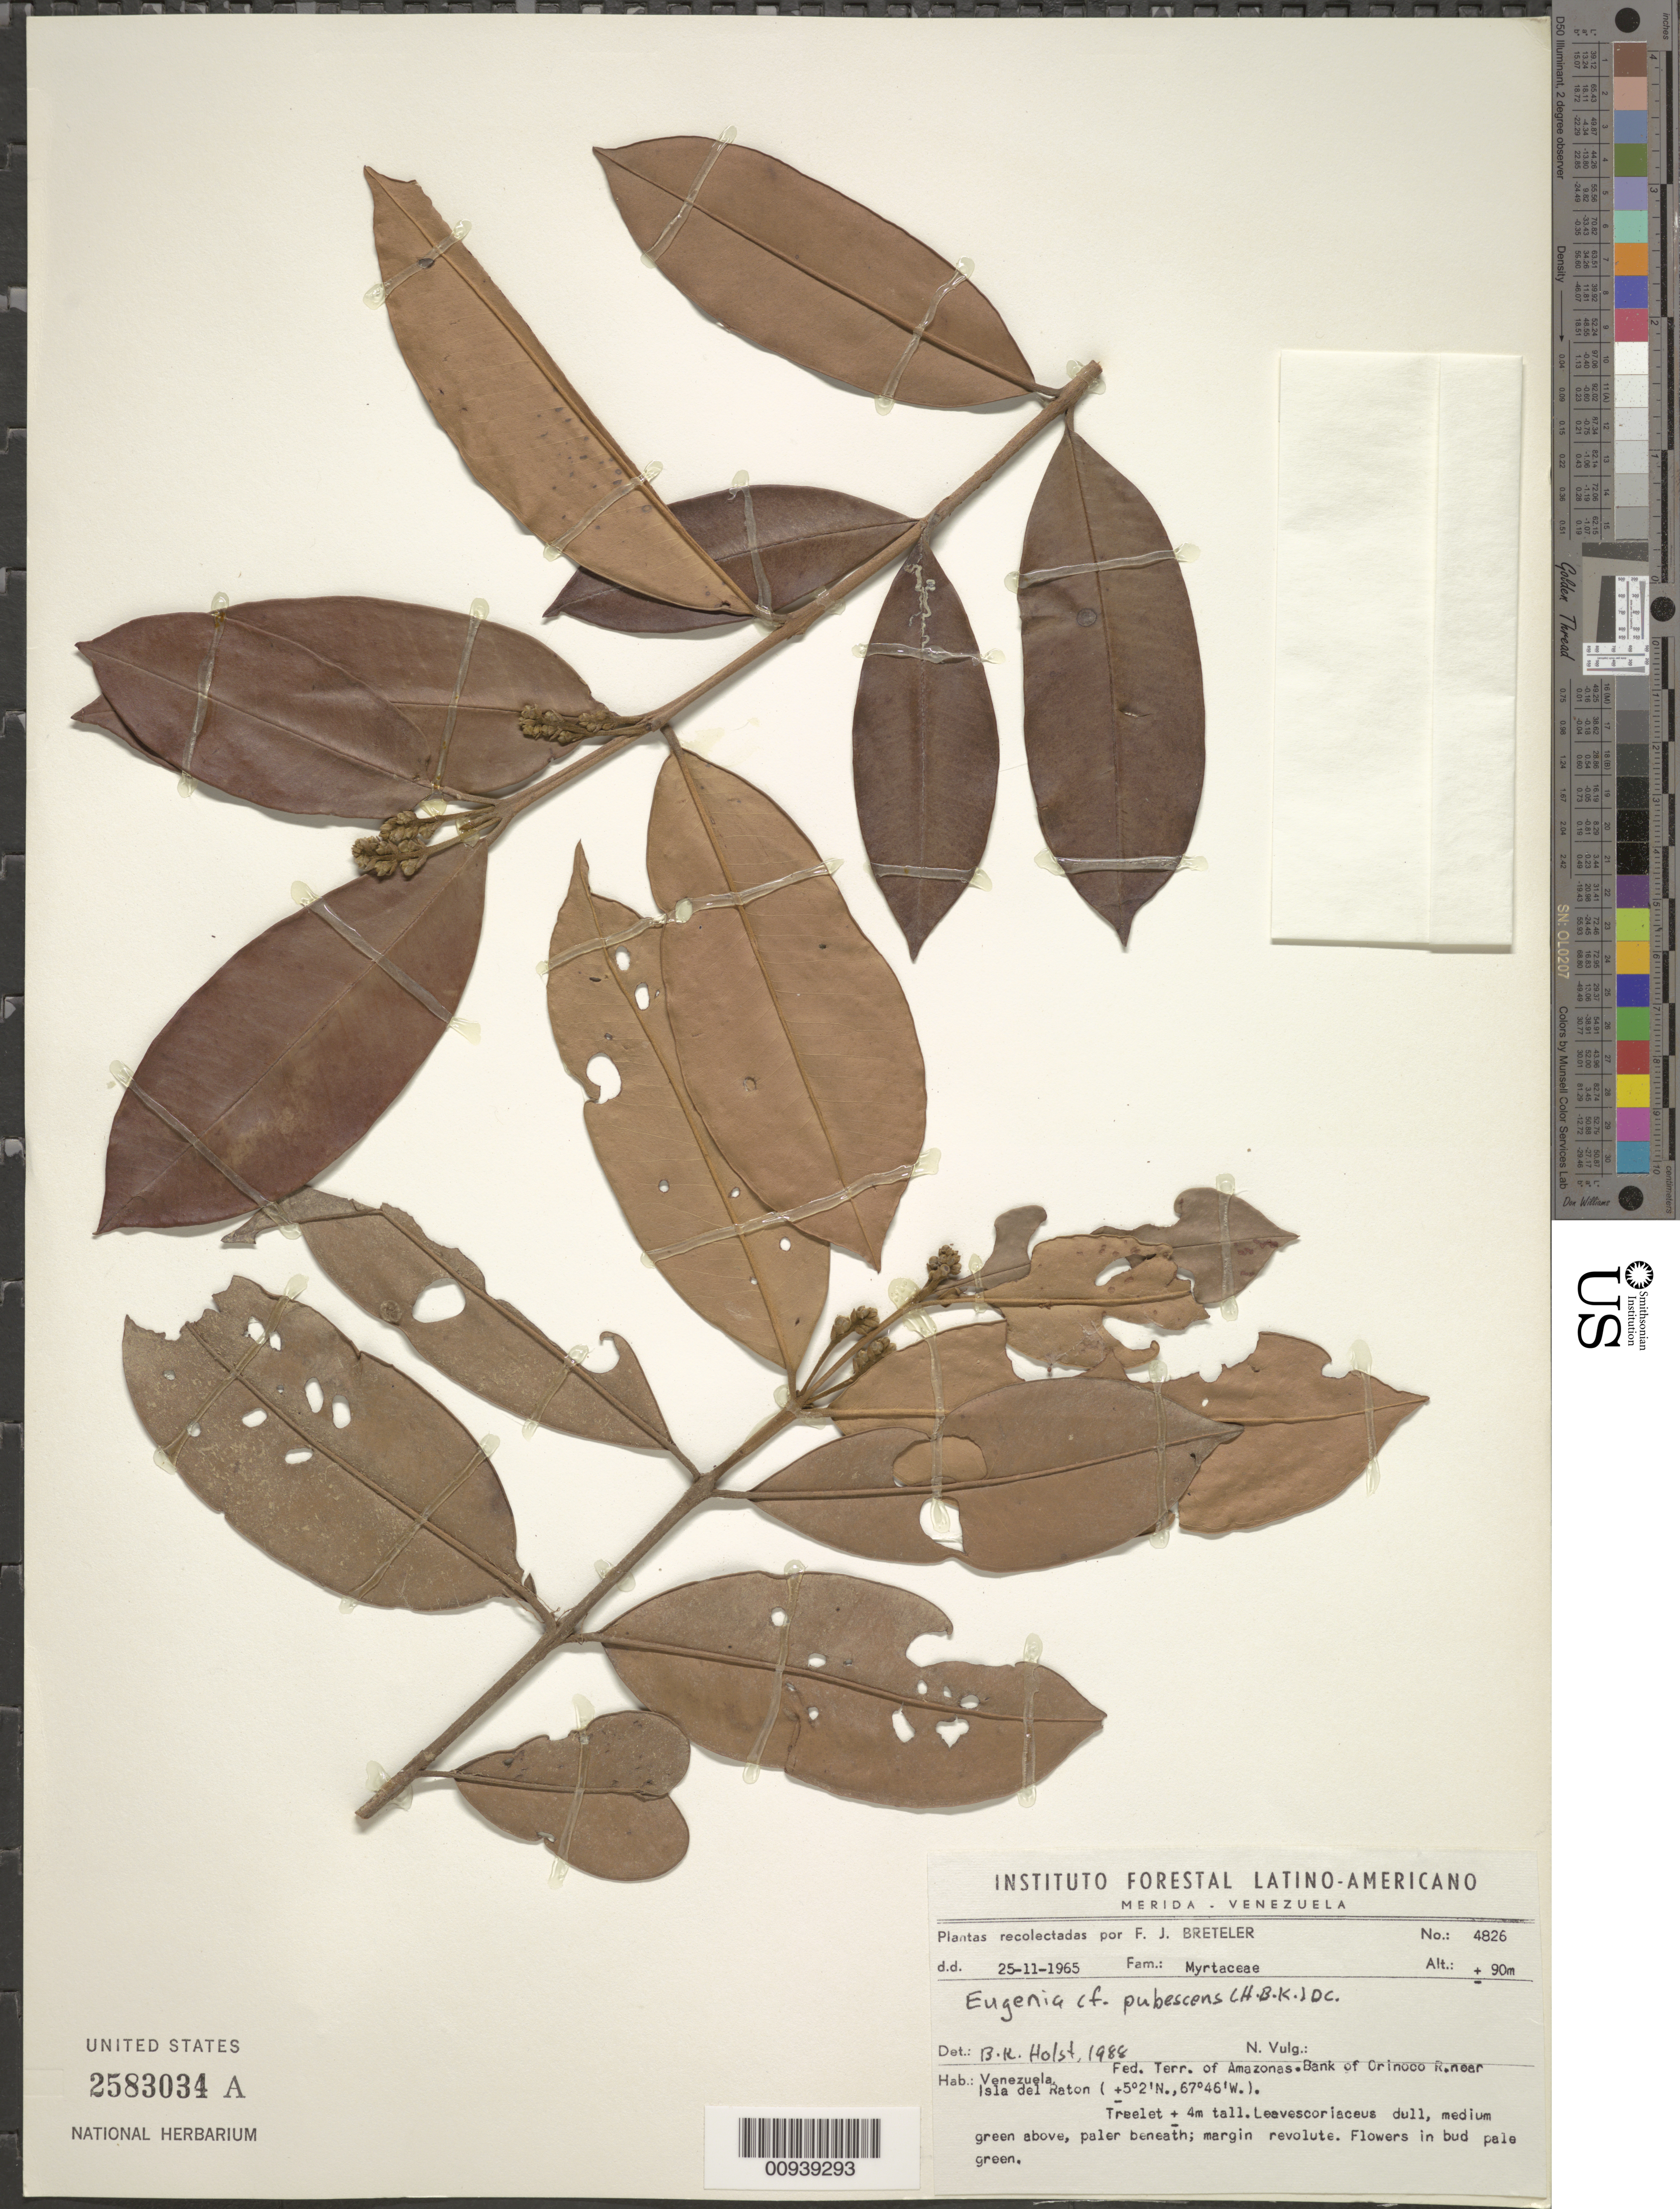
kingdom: Plantae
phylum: Tracheophyta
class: Magnoliopsida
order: Myrtales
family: Myrtaceae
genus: Eugenia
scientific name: Eugenia pubescens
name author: (Kunth) DC.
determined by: Holst, Bruce K.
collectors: F. J. Breteler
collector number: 4826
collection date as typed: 25-Nov-65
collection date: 1965-11-25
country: Venezuela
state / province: Amazonas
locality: Orinoco River, near Isla del Raton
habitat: Riverbank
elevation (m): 90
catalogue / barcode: US 2583034A